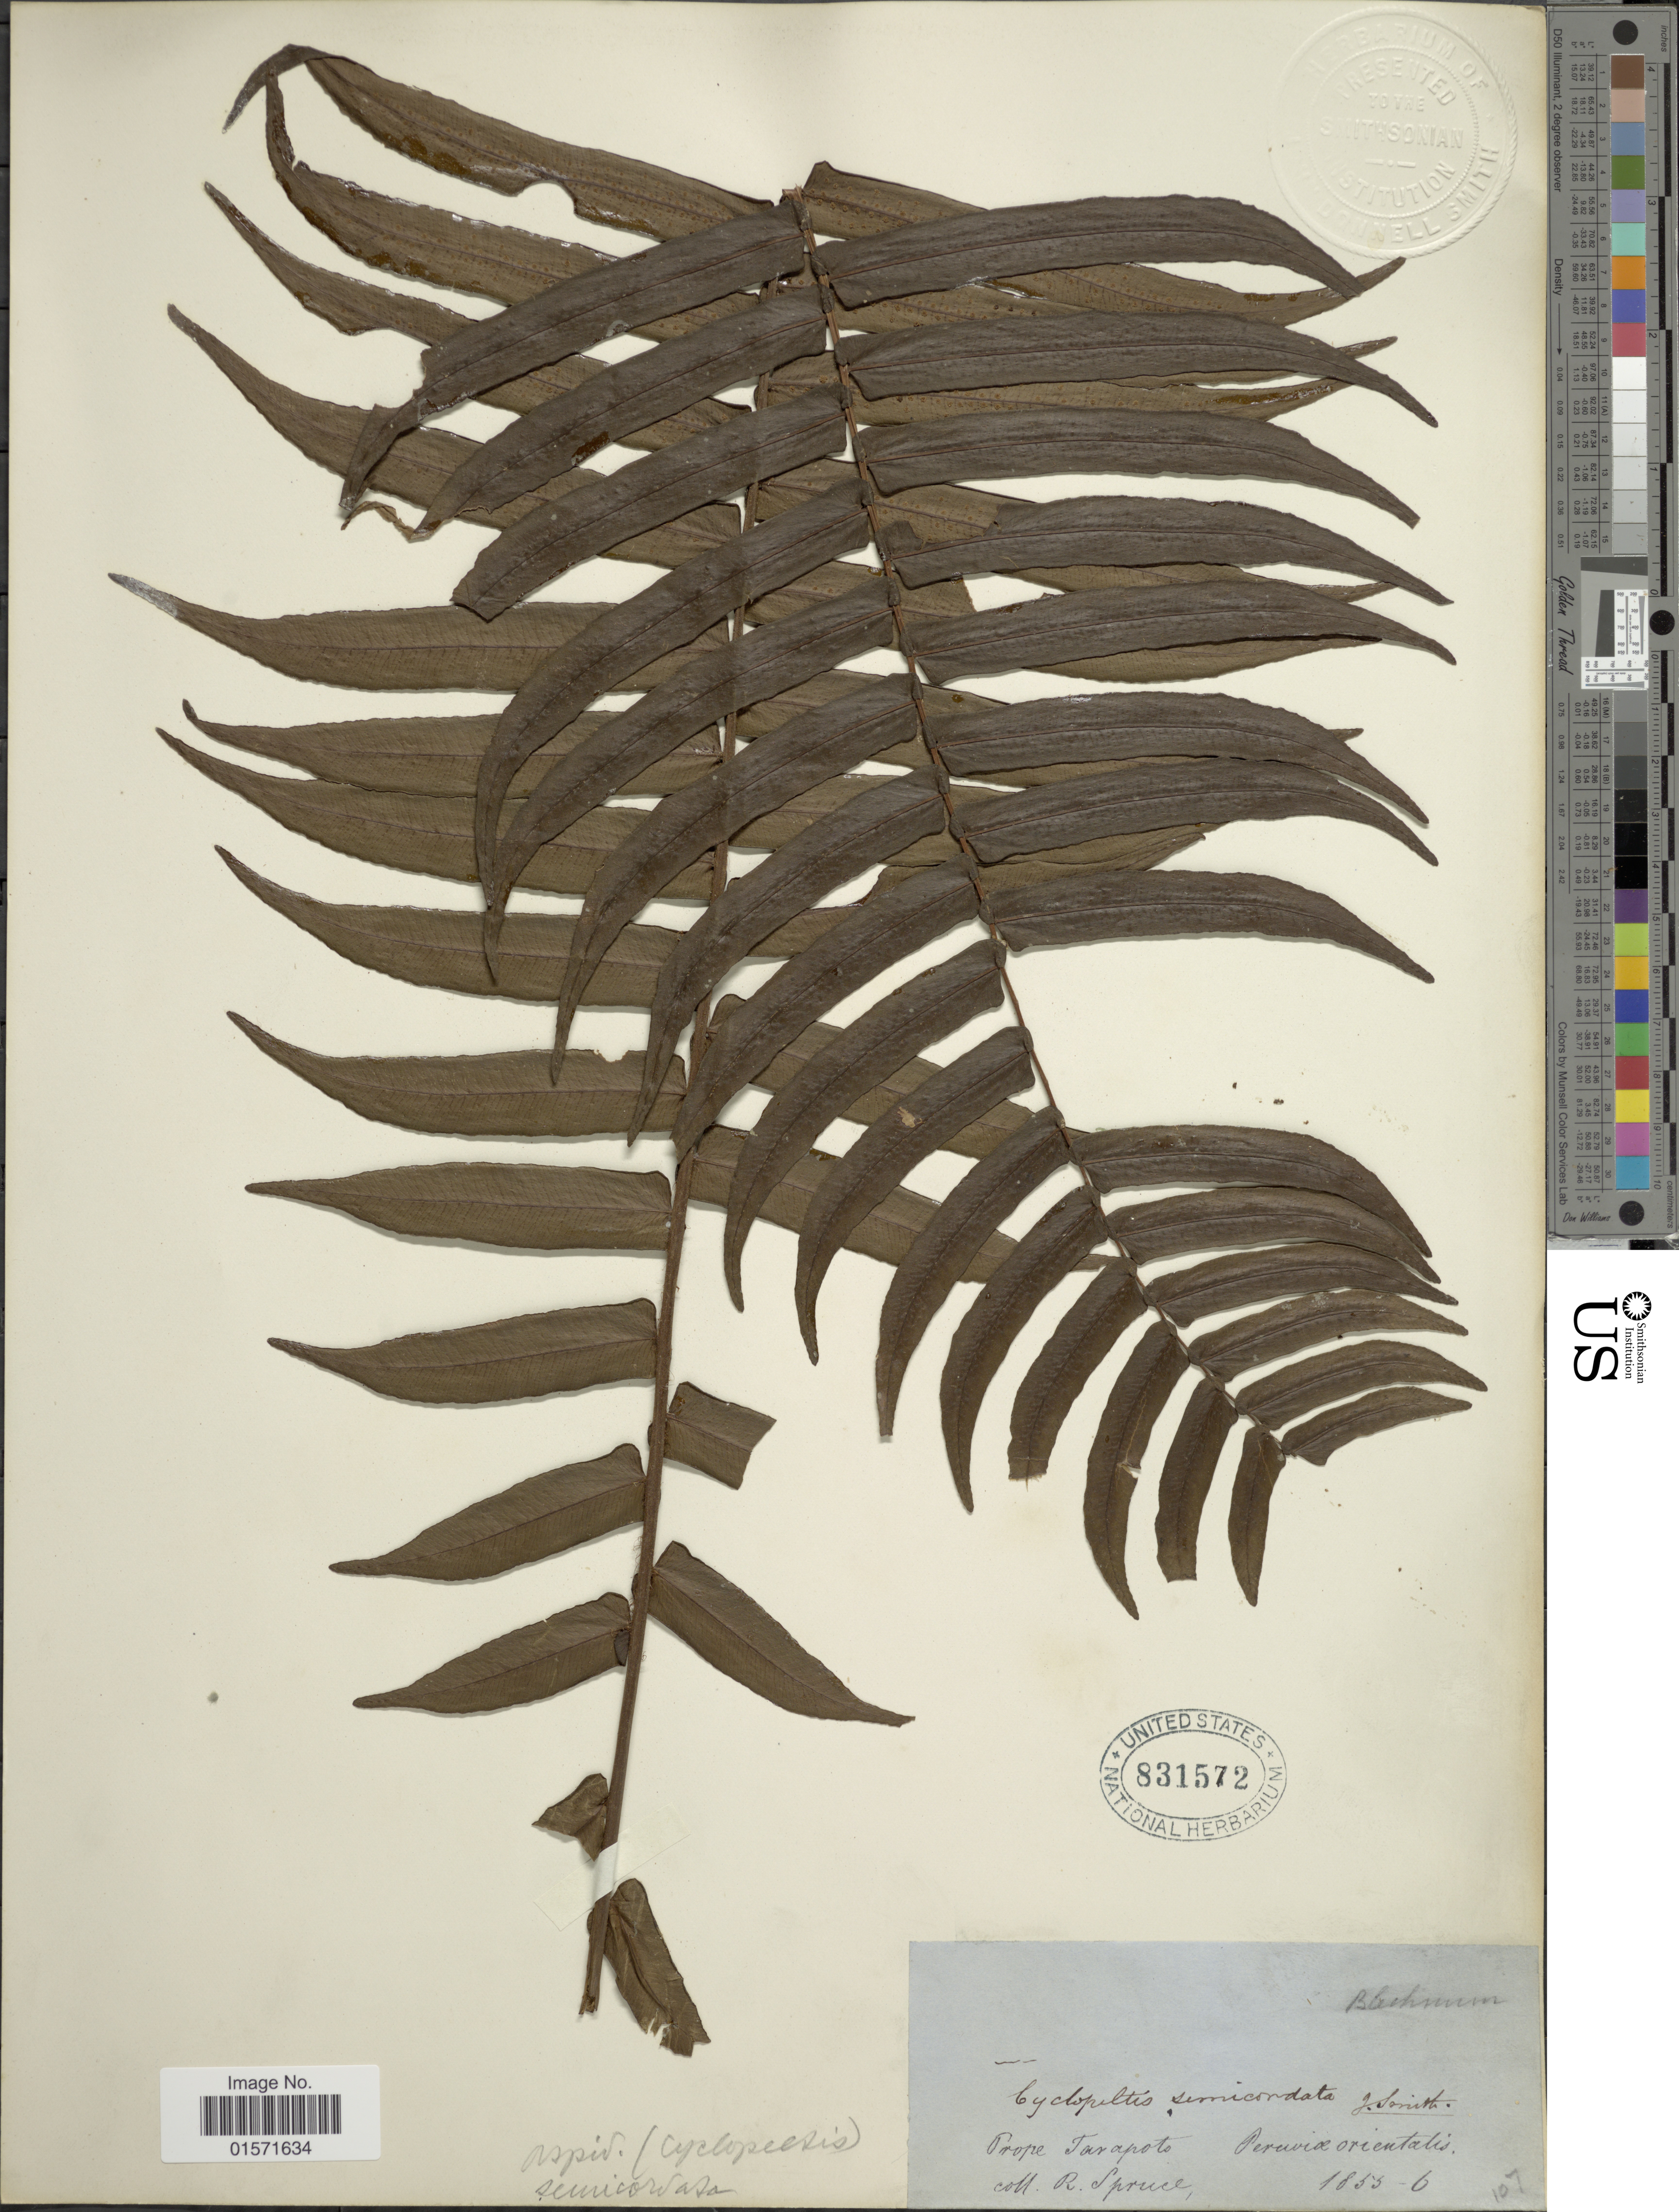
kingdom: Plantae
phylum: Tracheophyta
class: Polypodiopsida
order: Polypodiales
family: Lomariopsidaceae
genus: Cyclopeltis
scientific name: Cyclopeltis semicordata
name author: (Sw.) J. Sm.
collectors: R. Spruce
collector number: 107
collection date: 1855/1856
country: Peru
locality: Prope Tarapoto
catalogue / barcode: US 831572